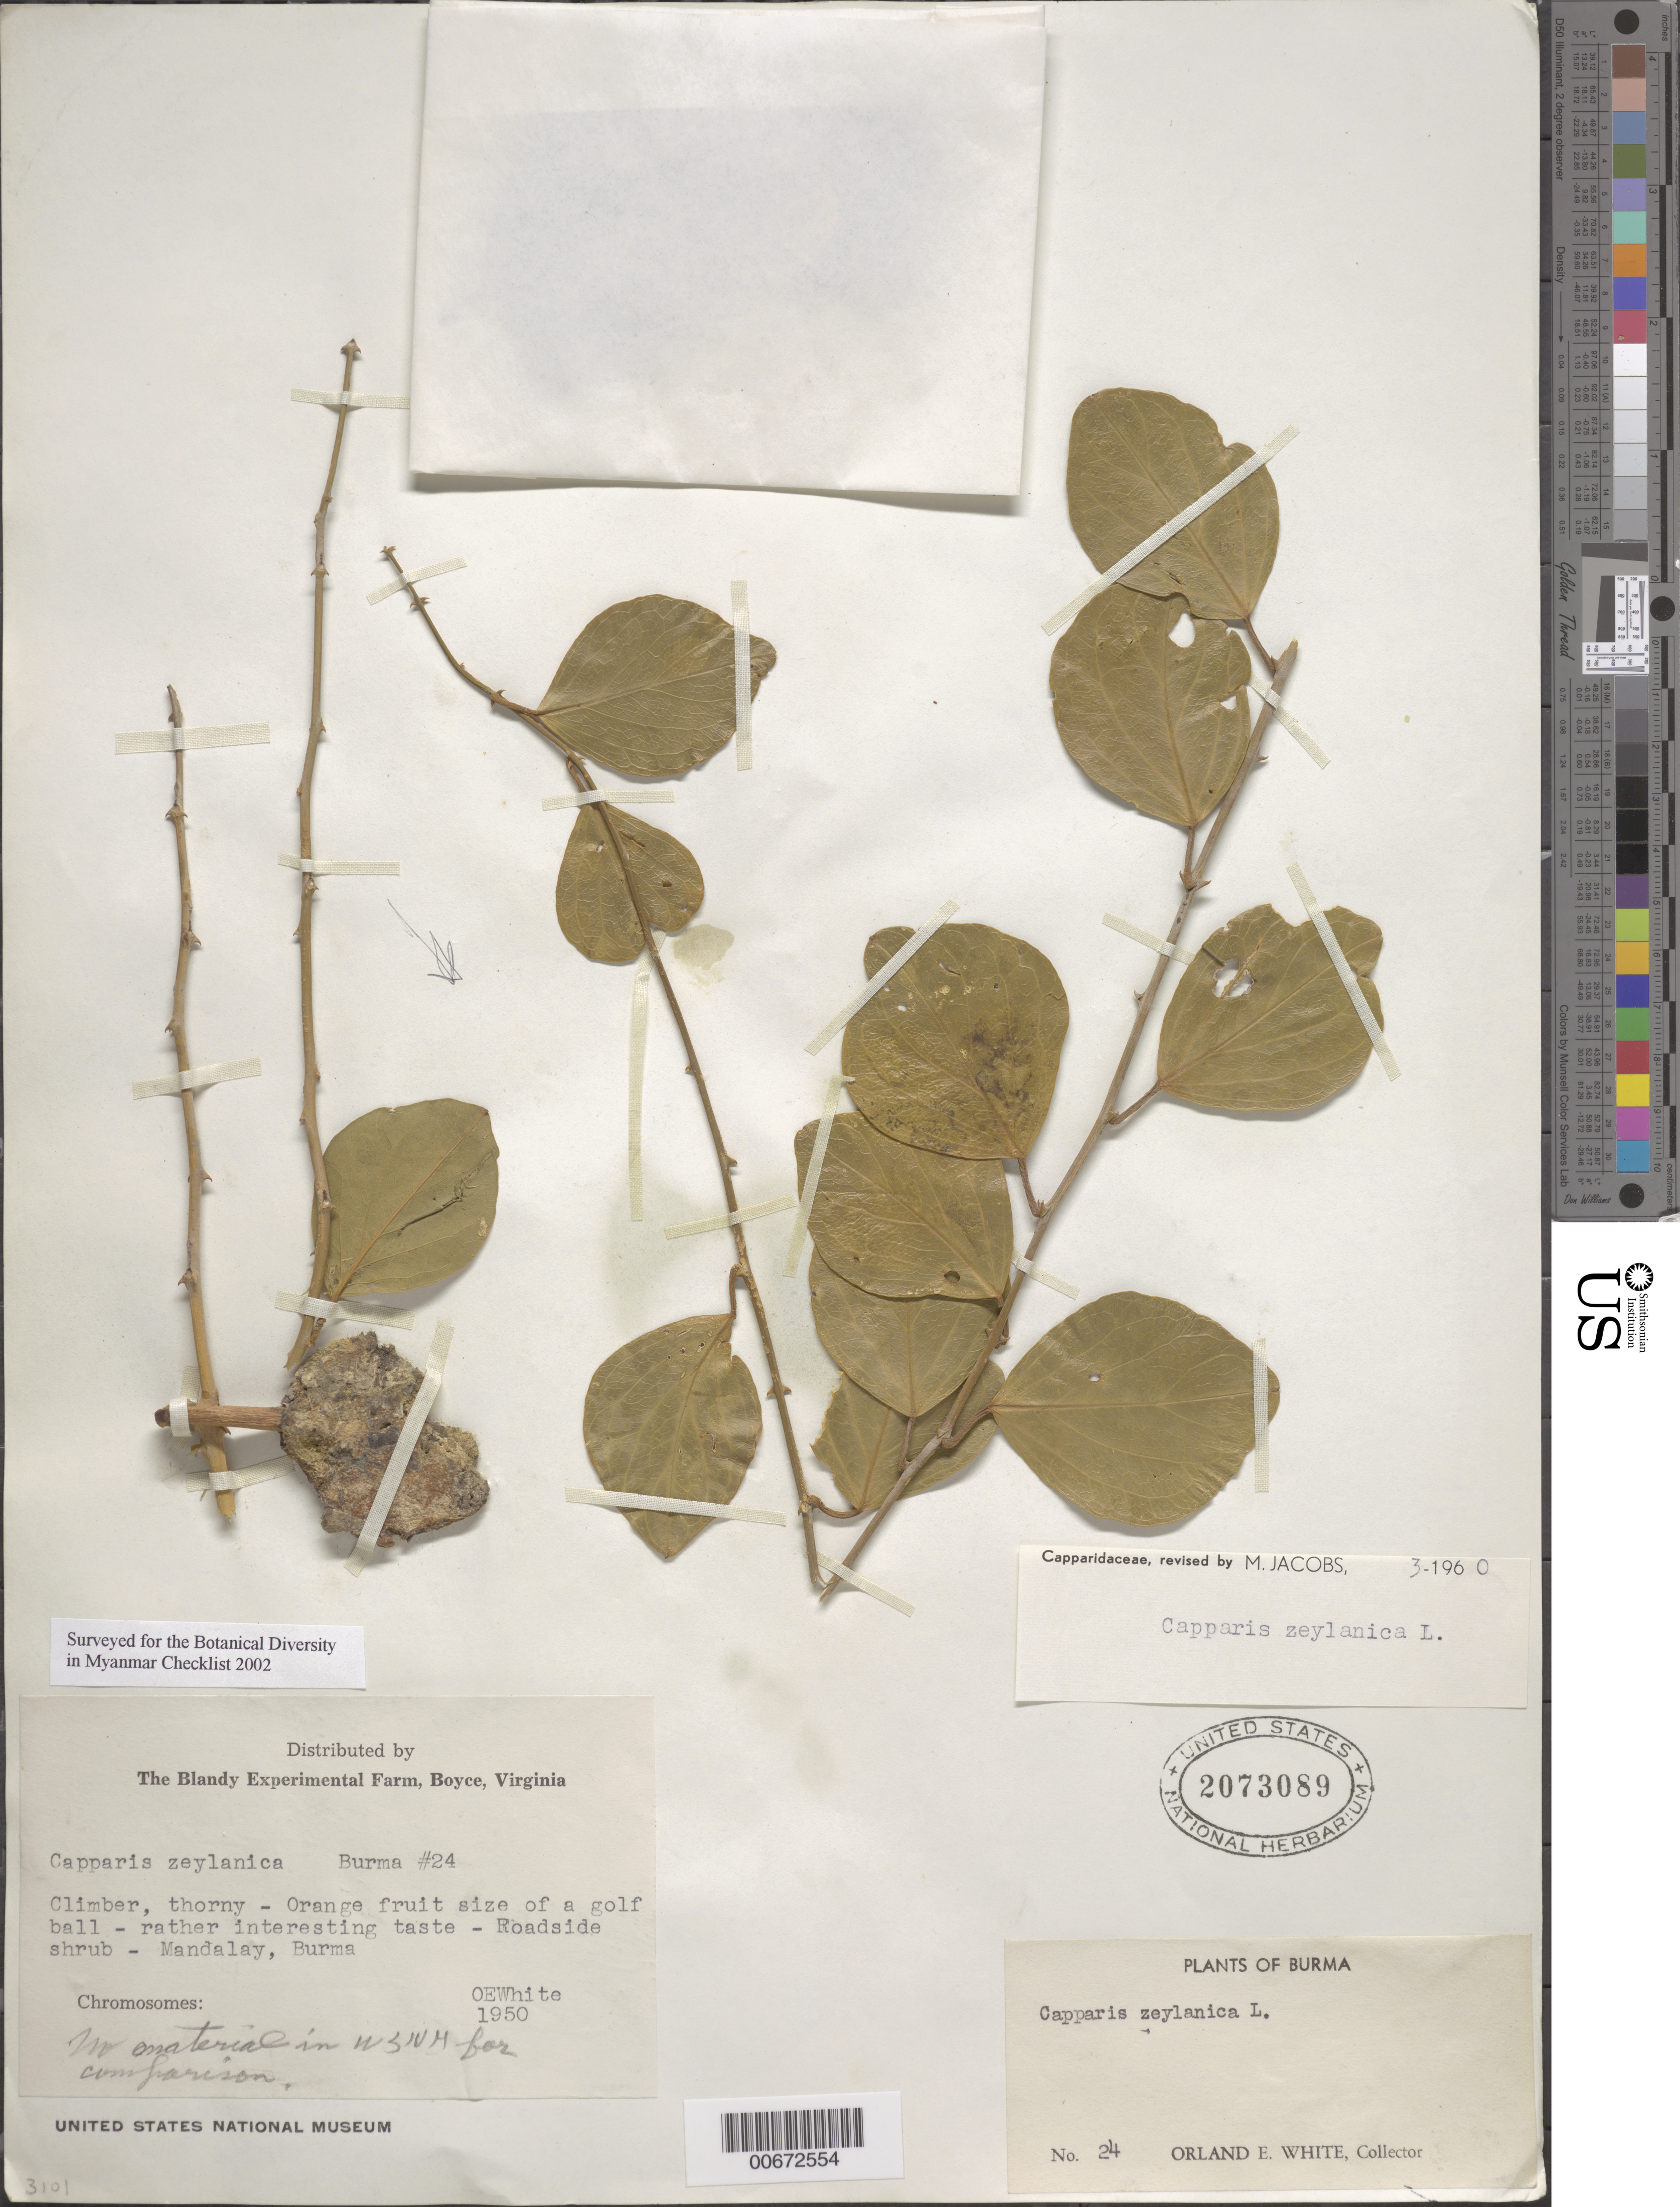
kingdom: Plantae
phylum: Tracheophyta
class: Magnoliopsida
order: Brassicales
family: Capparaceae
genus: Capparis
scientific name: Capparis zeylanica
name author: L.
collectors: O. E. White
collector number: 24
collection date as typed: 1950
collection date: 1950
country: Myanmar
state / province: Mandalay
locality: Mandalay.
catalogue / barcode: US 2073089